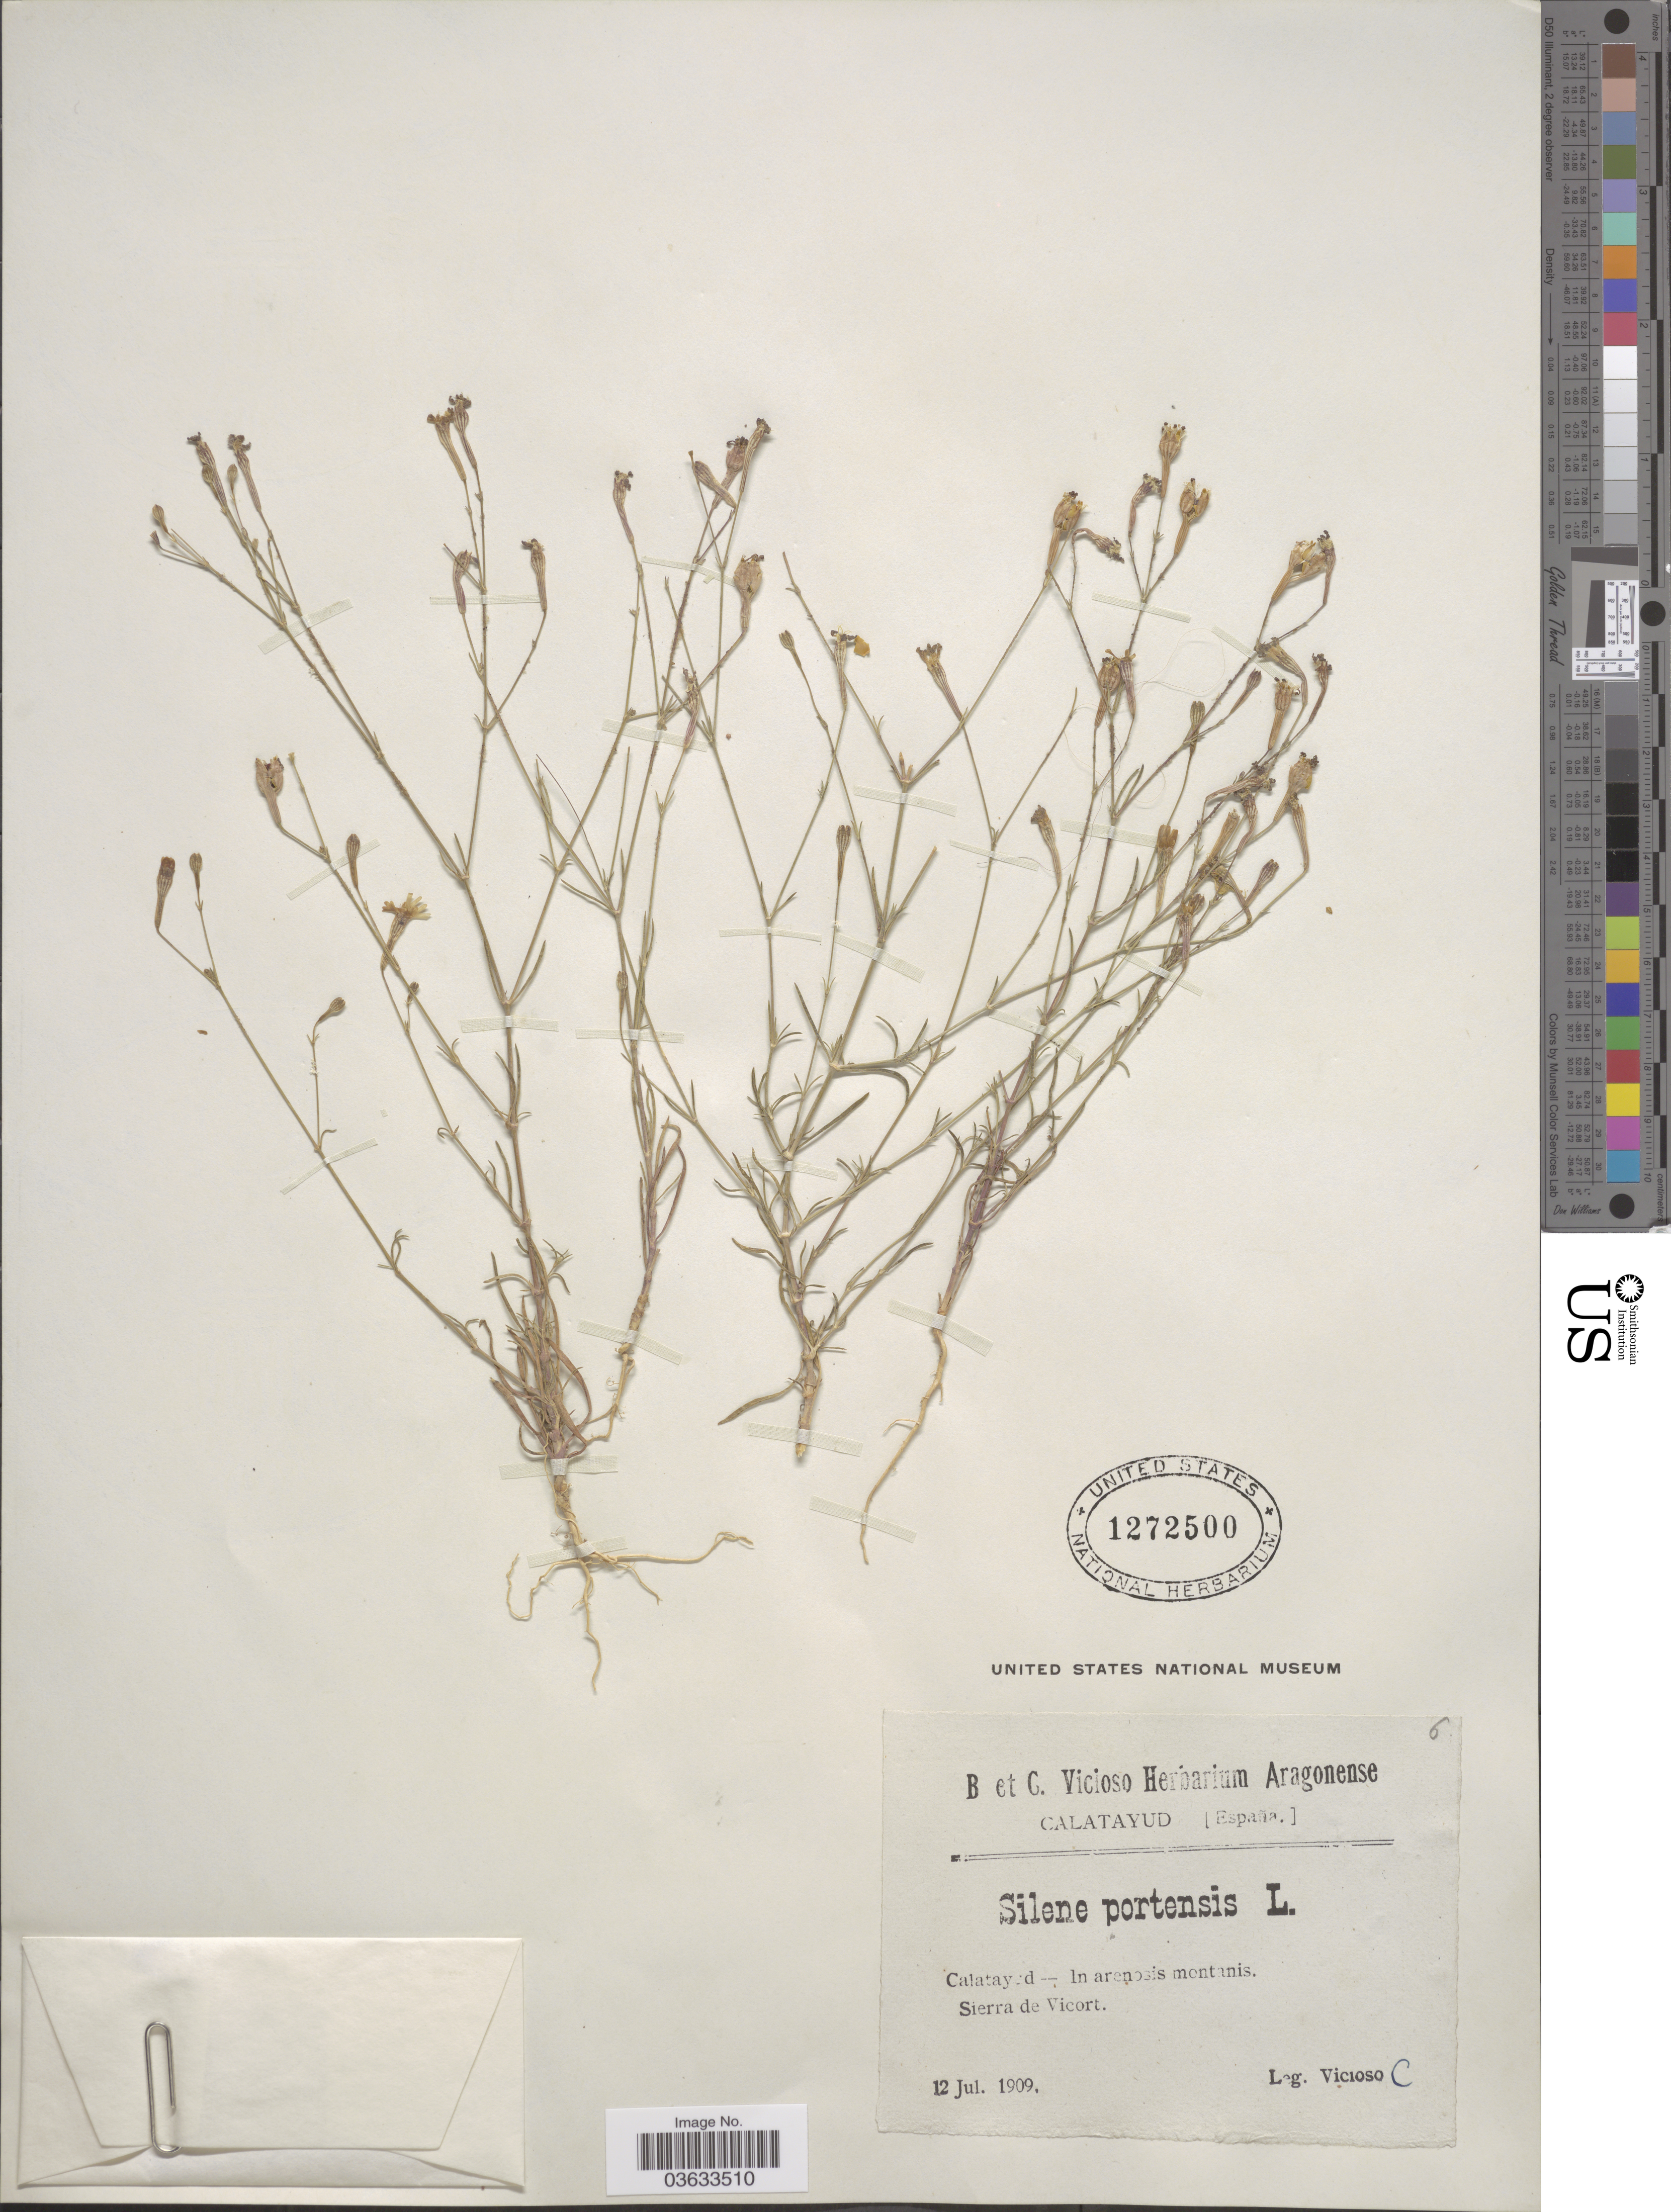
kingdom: Plantae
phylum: Tracheophyta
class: Magnoliopsida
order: Caryophyllales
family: Caryophyllaceae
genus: Silene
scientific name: Silene portensis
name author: L.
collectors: C. Vicioso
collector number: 6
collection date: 1909-07-12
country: Spain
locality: España. Calatayud - In arenosis montanis. Sierra de Vicort.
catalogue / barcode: US 1272500